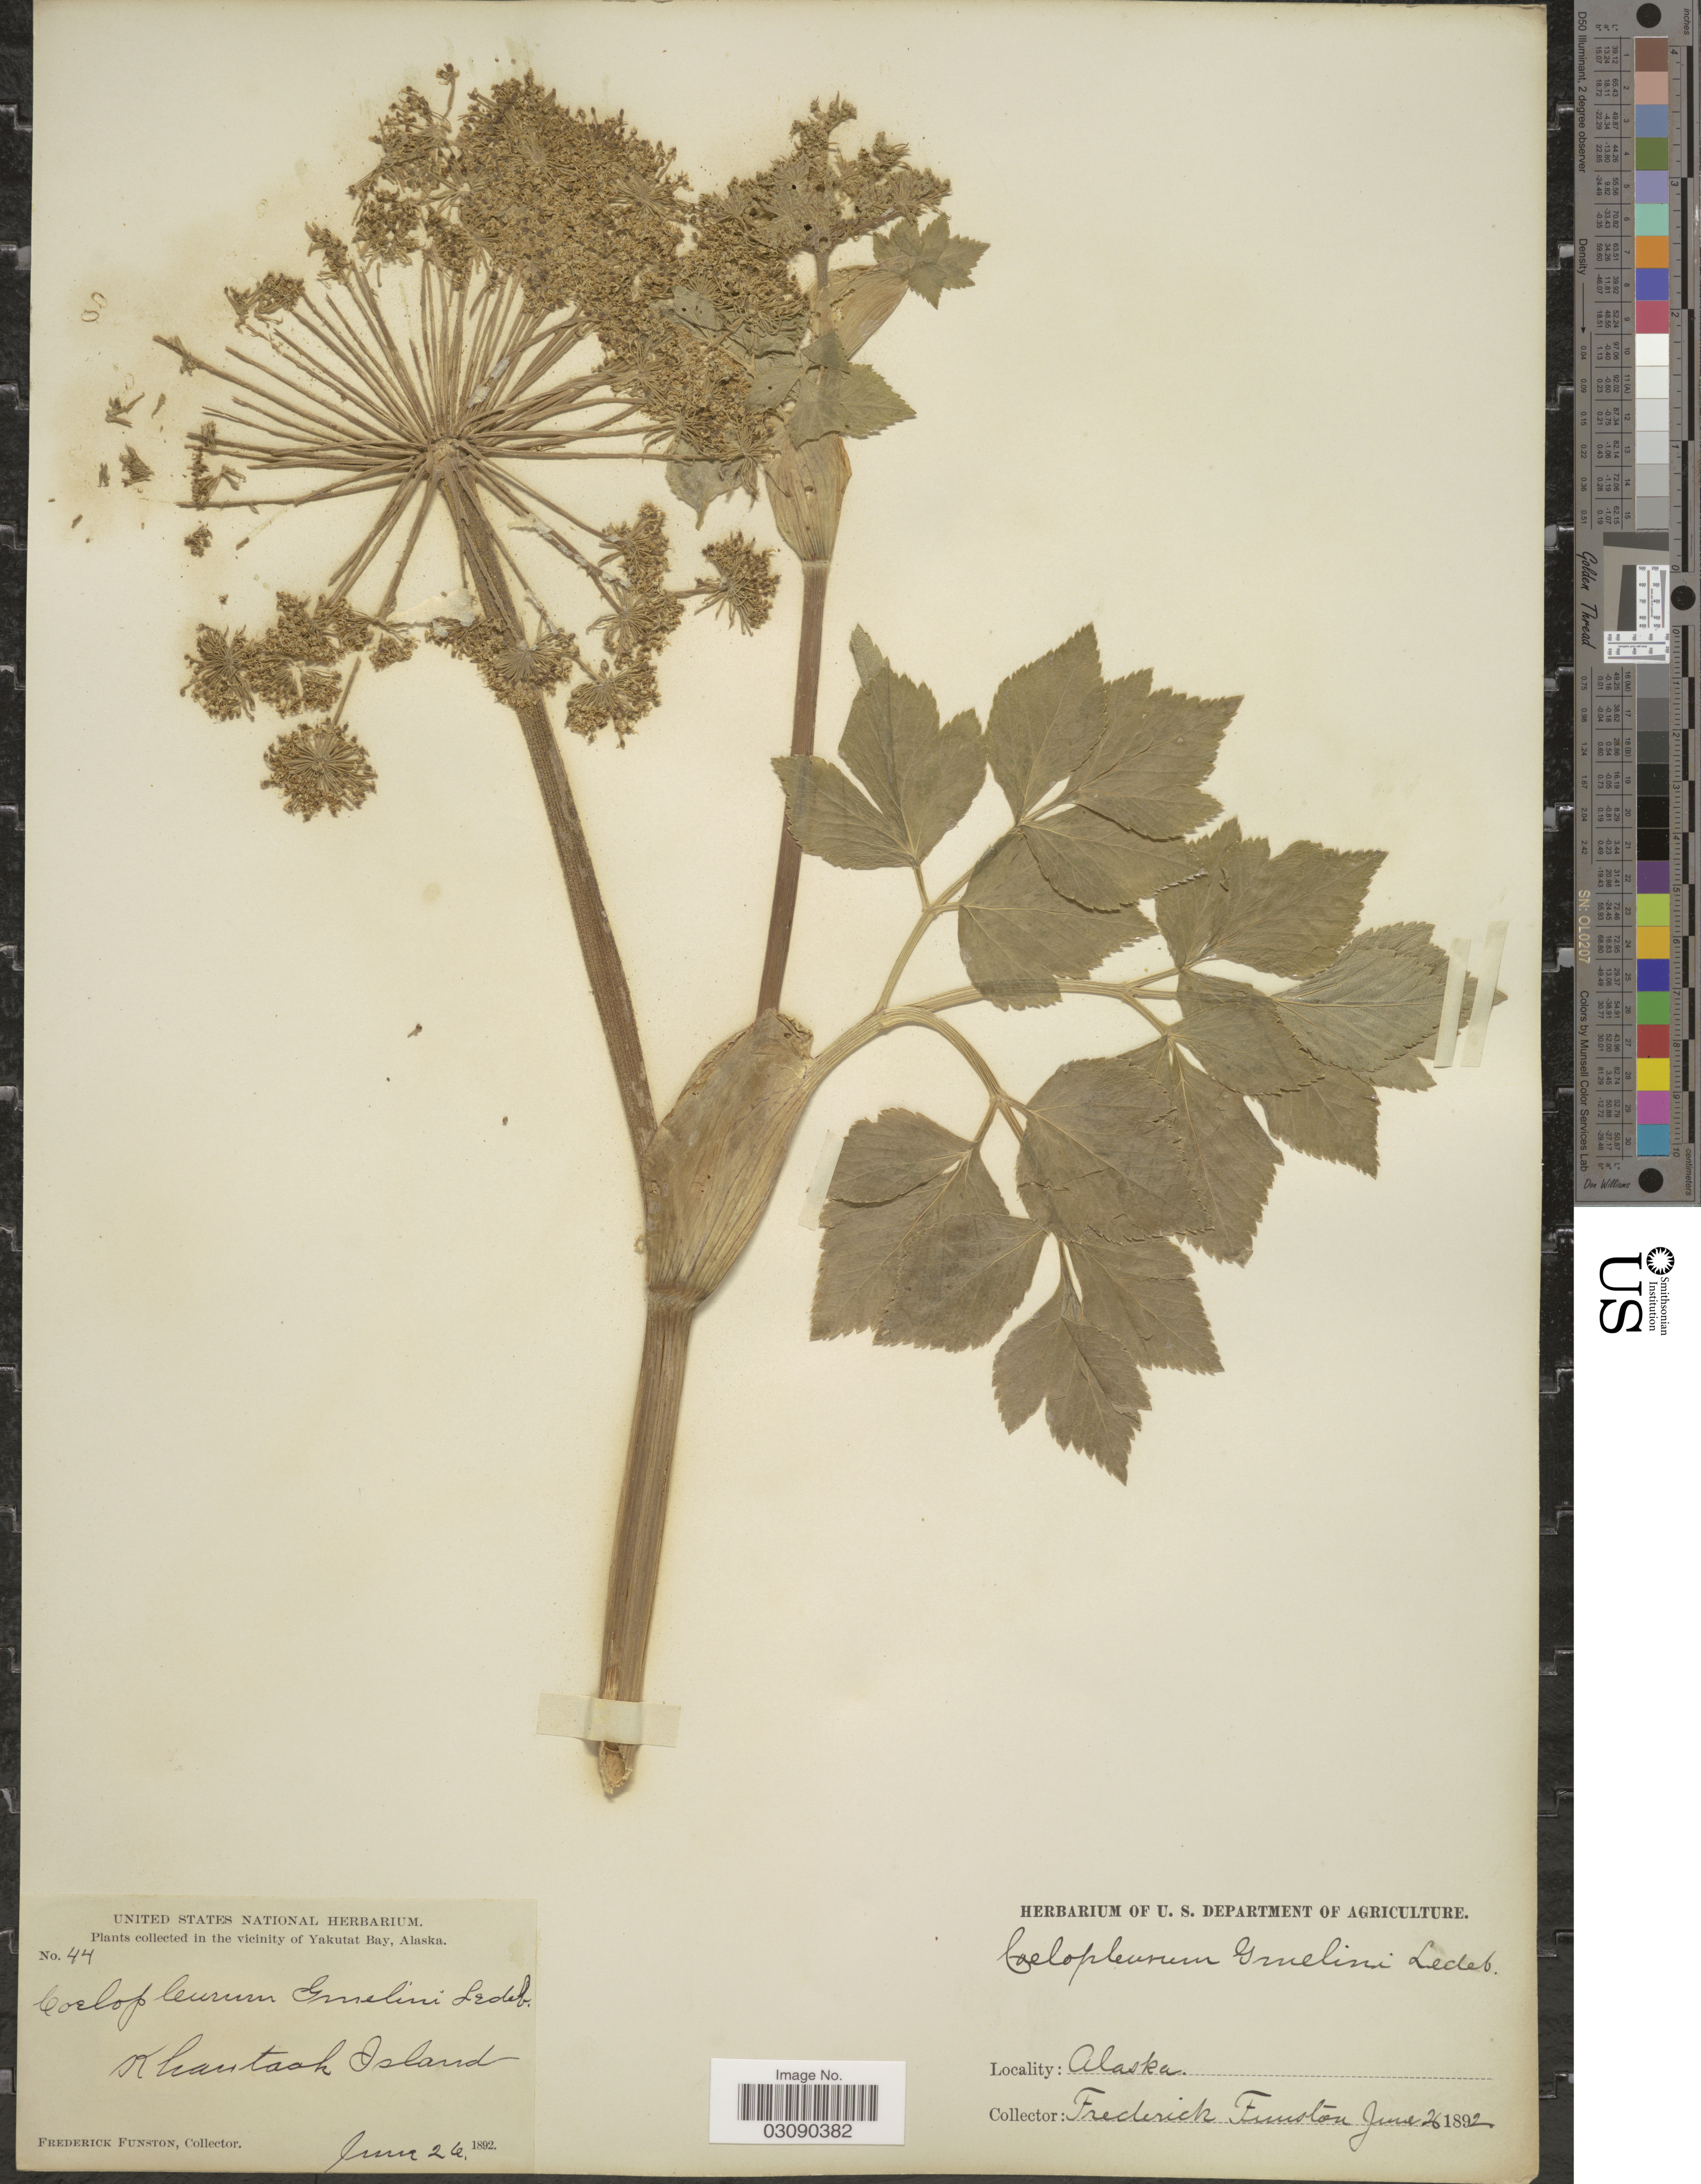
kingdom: Plantae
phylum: Tracheophyta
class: Magnoliopsida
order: Apiales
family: Apiaceae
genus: Angelica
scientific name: Angelica lucida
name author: L.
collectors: F. Funston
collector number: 44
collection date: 1892-06-26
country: United States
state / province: Alaska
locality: In the vicinity of Yakutat Bay, Khantaak Island.